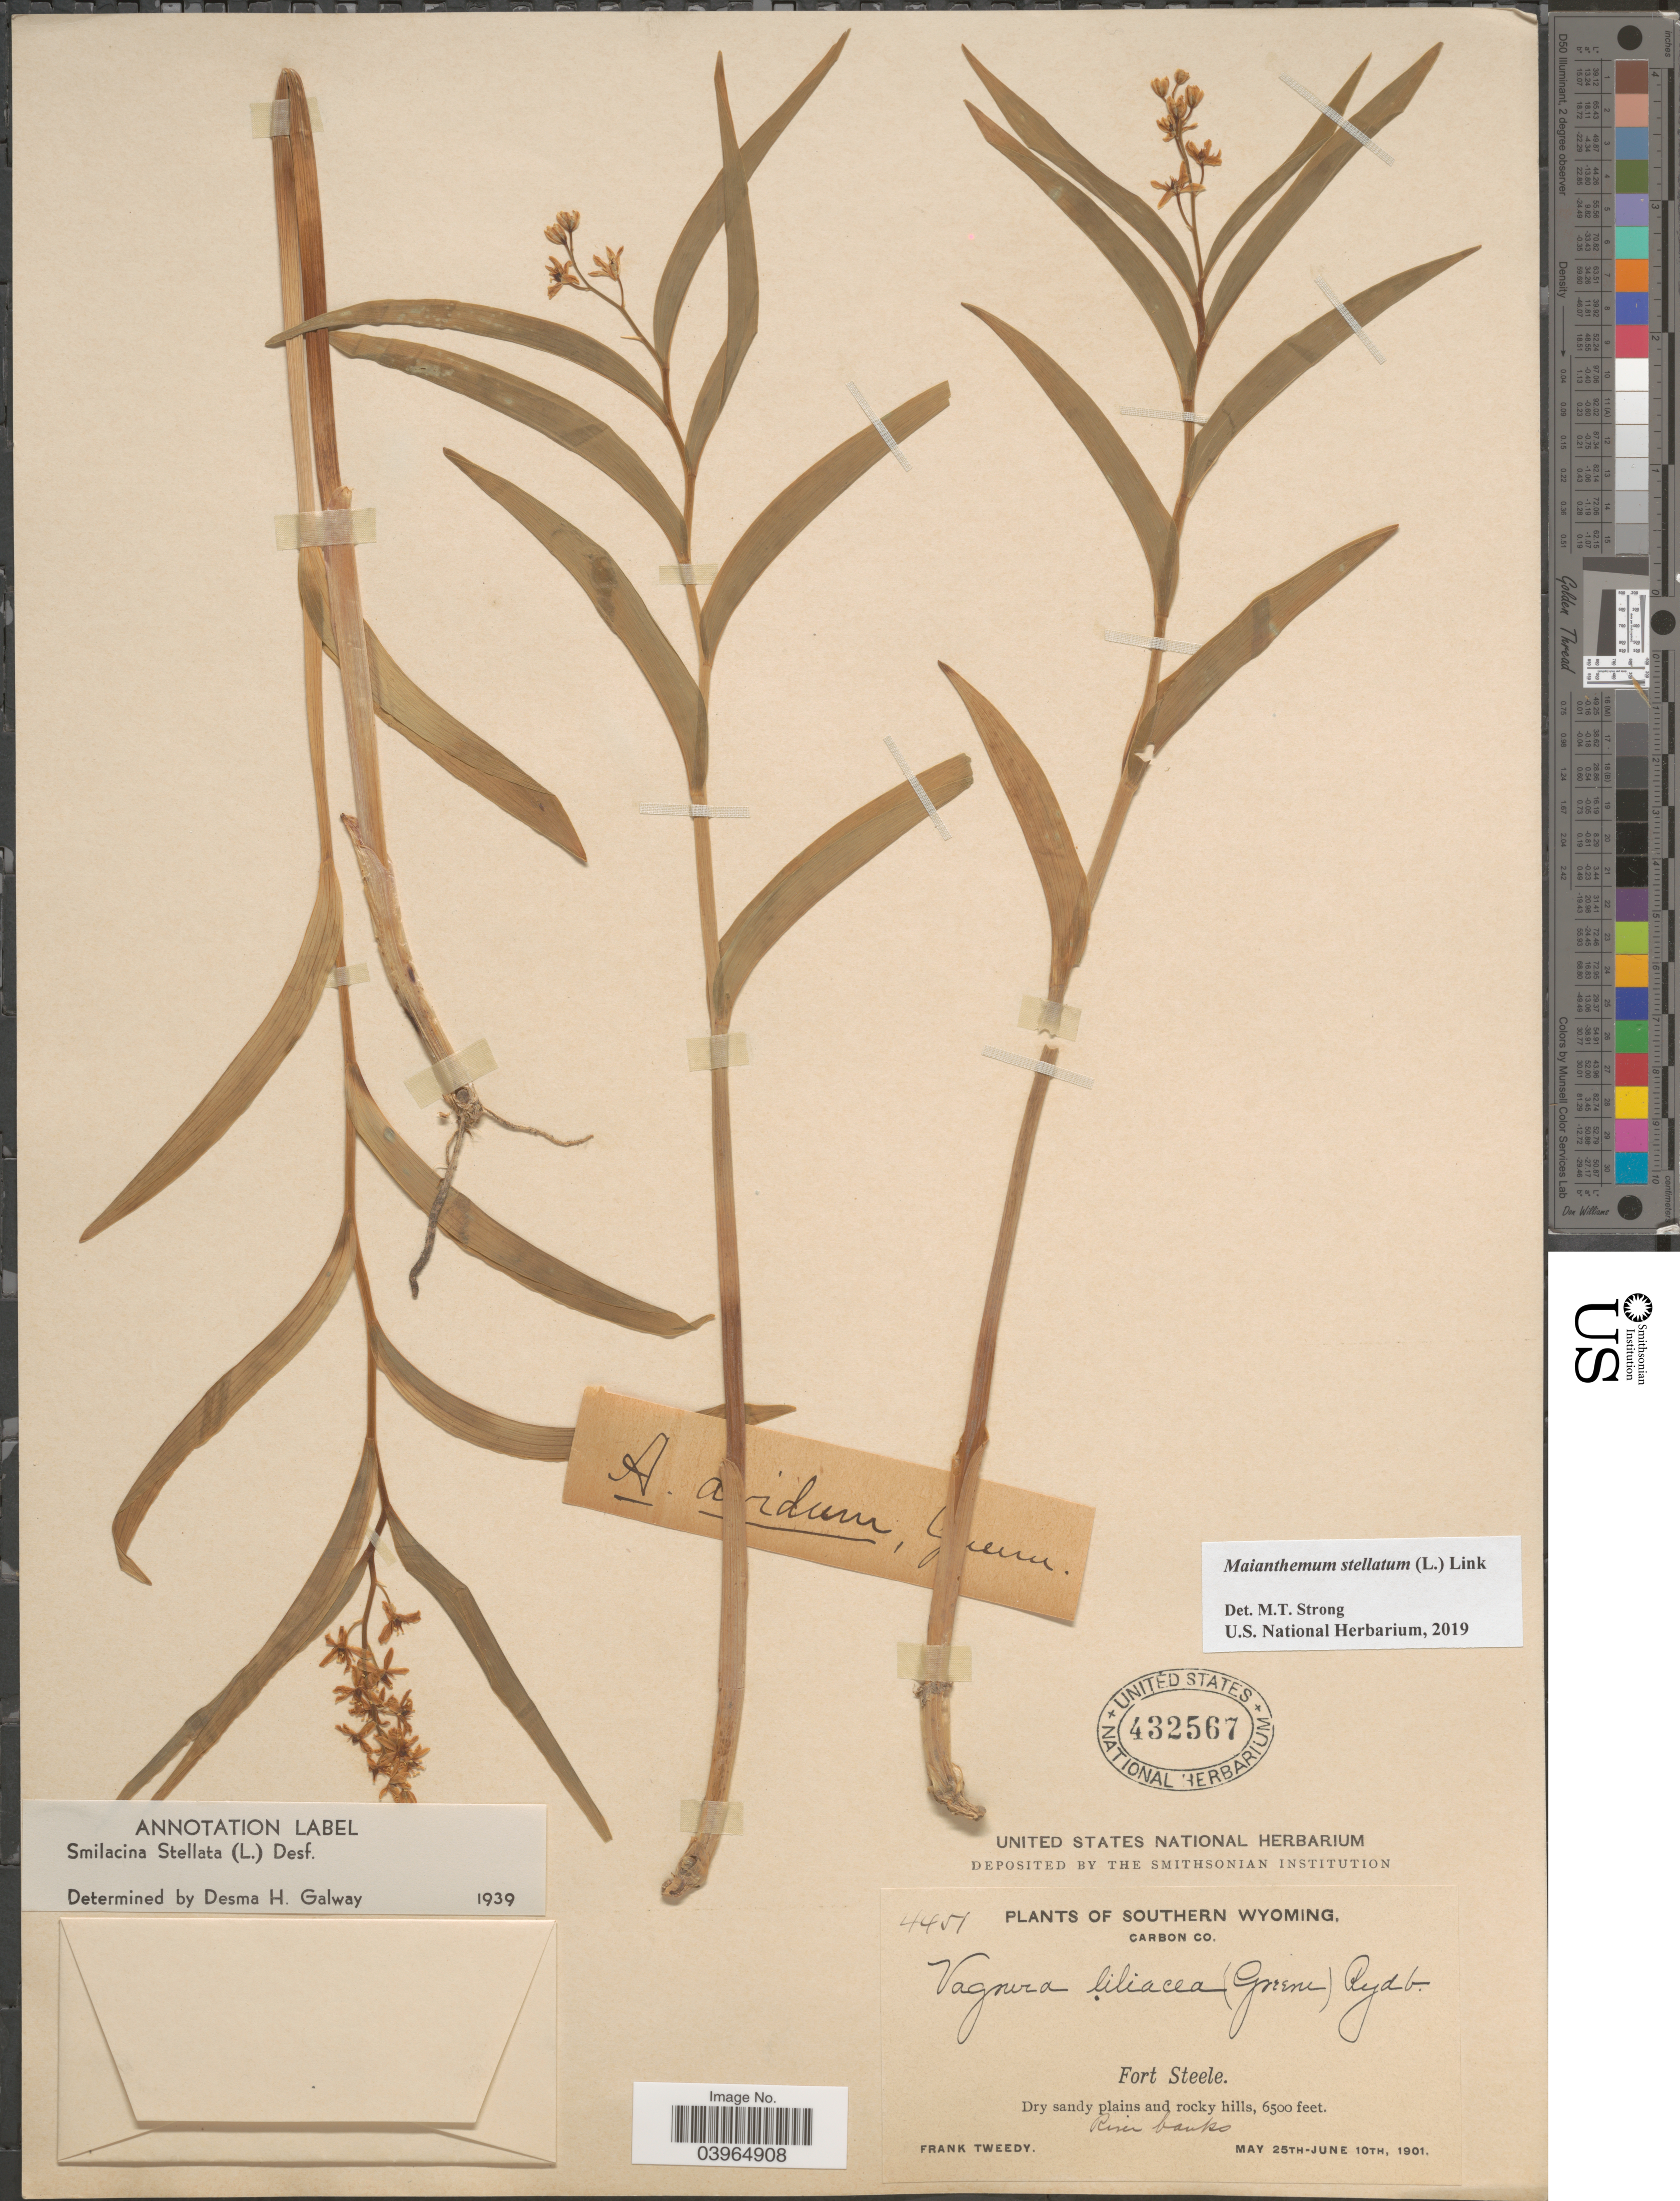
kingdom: Plantae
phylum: Tracheophyta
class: Liliopsida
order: Asparagales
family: Asparagaceae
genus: Maianthemum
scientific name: Maianthemum stellatum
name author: (L.) Link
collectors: F. Tweedy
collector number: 4451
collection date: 1901-05-25/1901-06-10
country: United States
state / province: Wyoming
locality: Southern Wyoming. Carbon Co. Fort Steele.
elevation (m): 1981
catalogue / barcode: US 432567